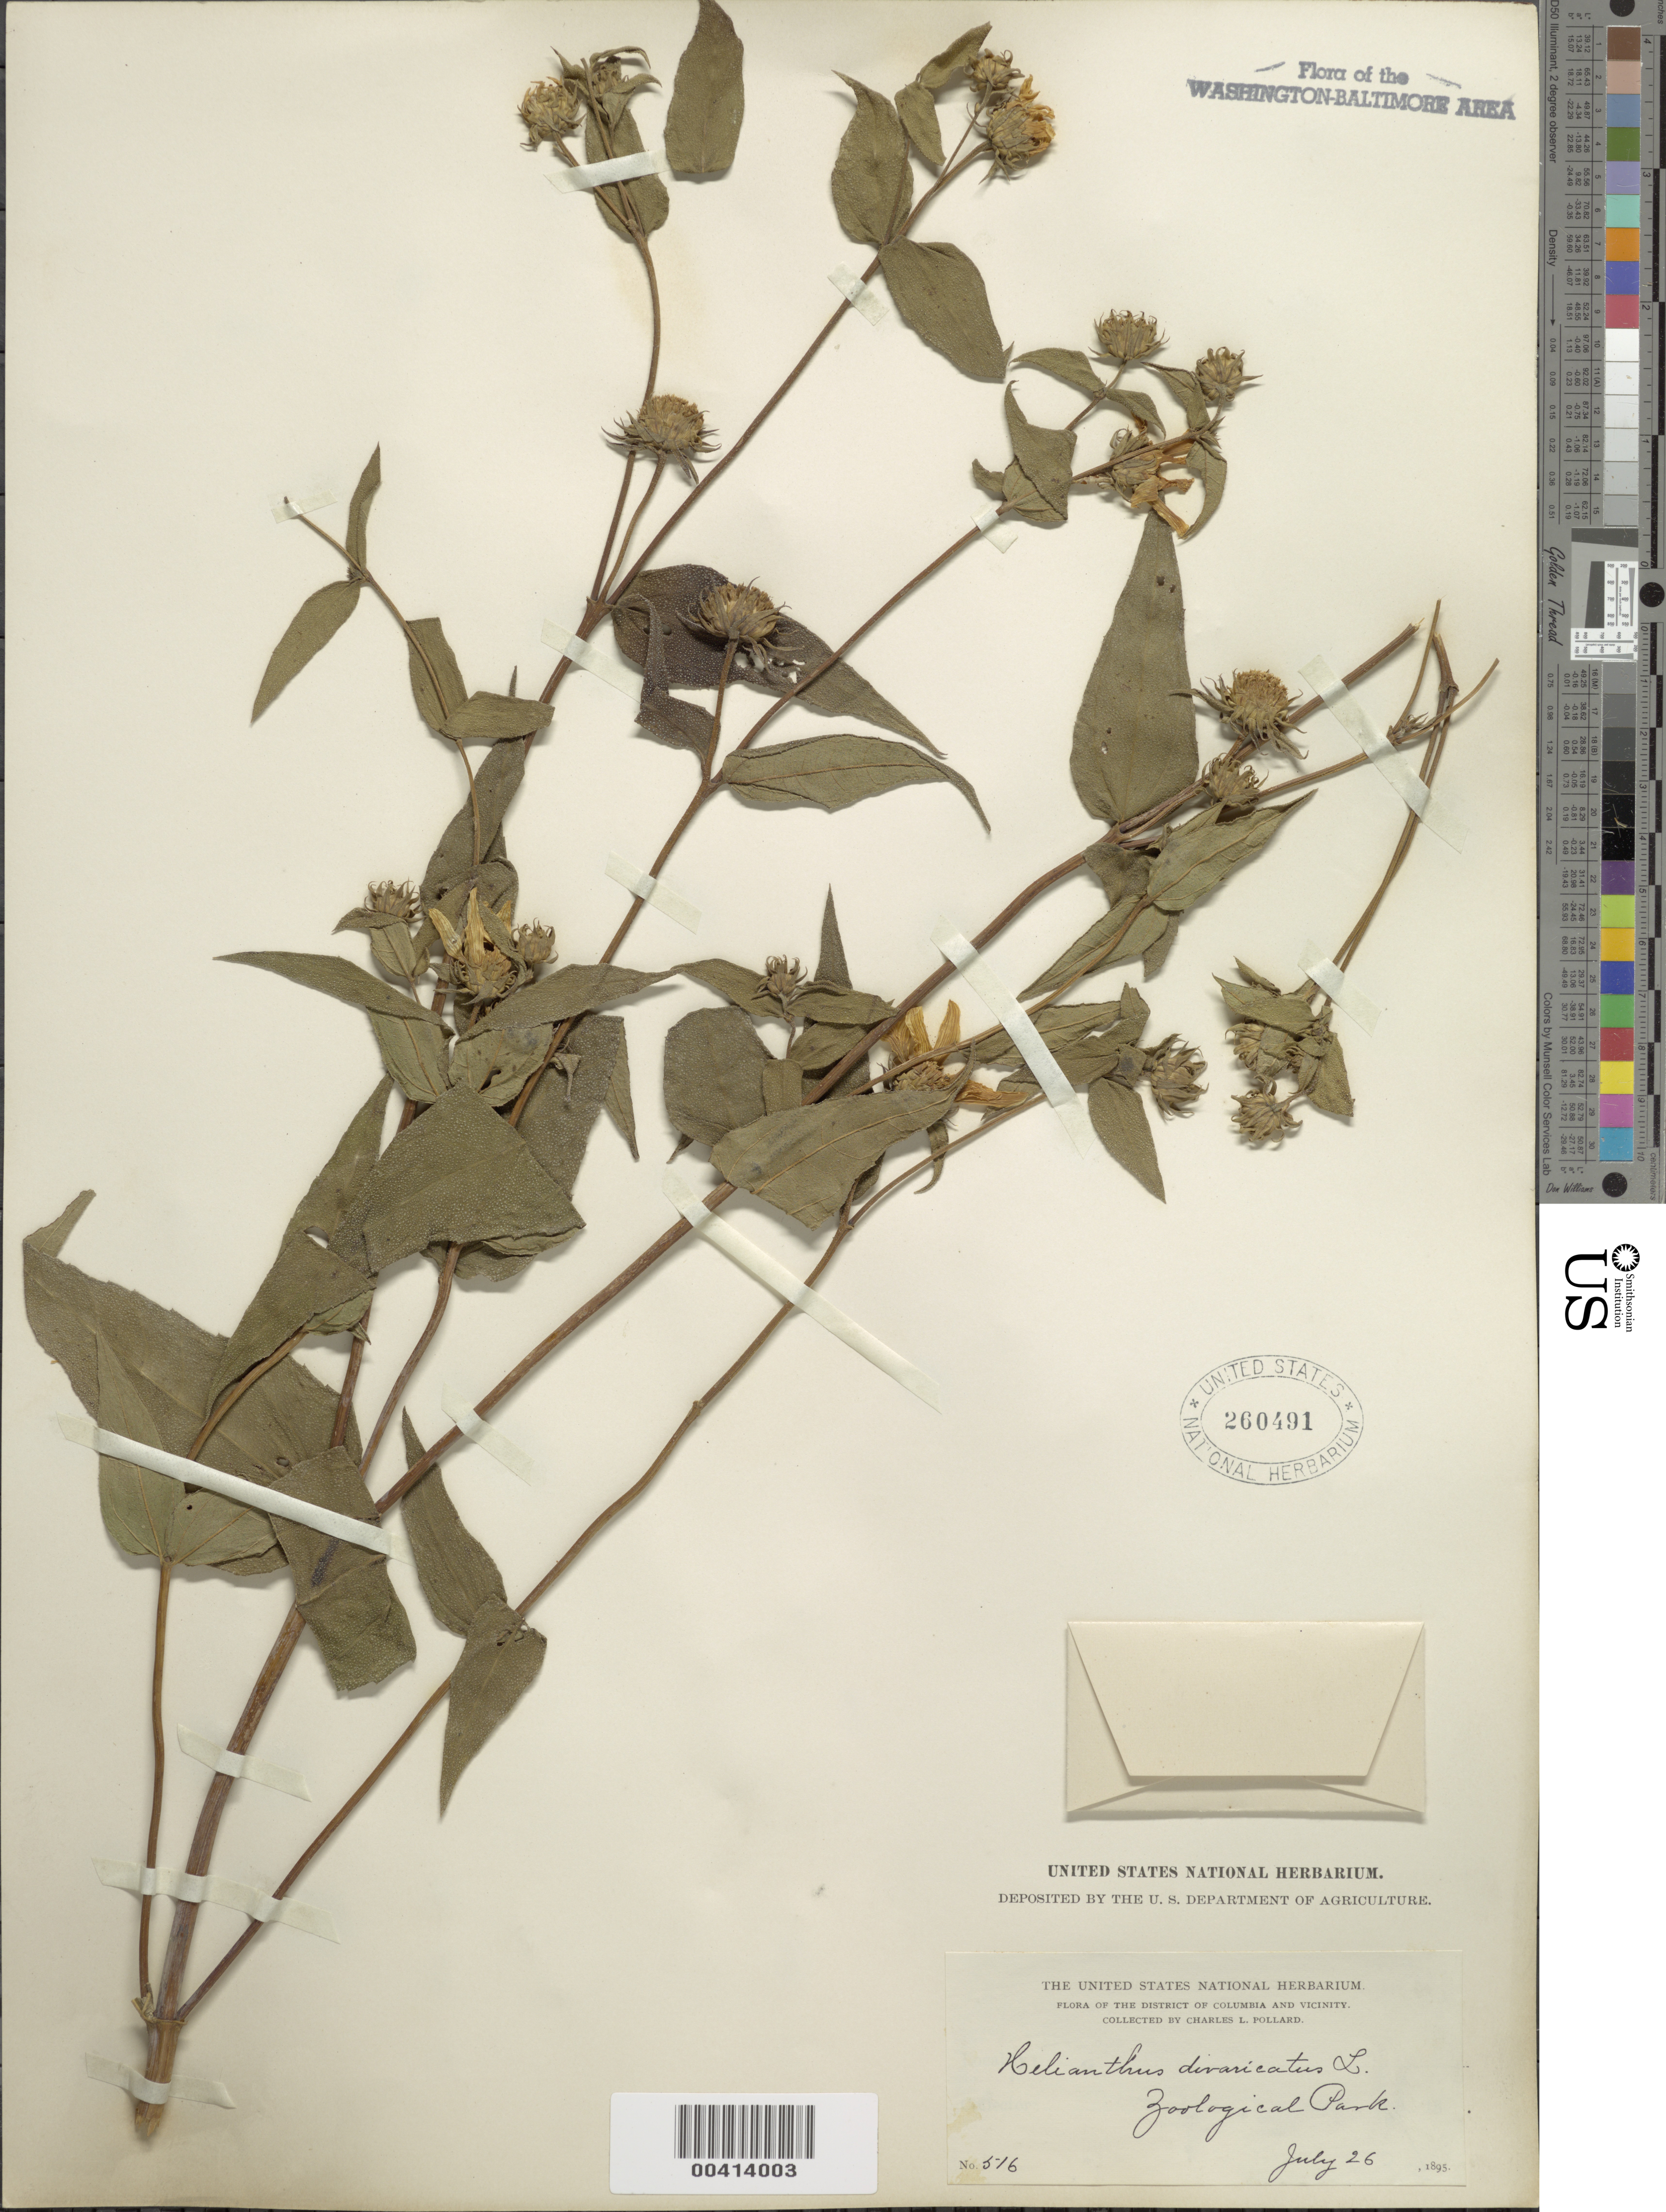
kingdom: Plantae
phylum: Tracheophyta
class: Magnoliopsida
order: Asterales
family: Asteraceae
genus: Helianthus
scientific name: Helianthus divaricatus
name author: L.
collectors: C. L. Pollard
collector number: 516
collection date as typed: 26 Jul 1895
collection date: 1895-07-26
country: United States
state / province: District of Columbia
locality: Zoological Park Rock Creek Park & vicinity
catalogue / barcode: US 260491